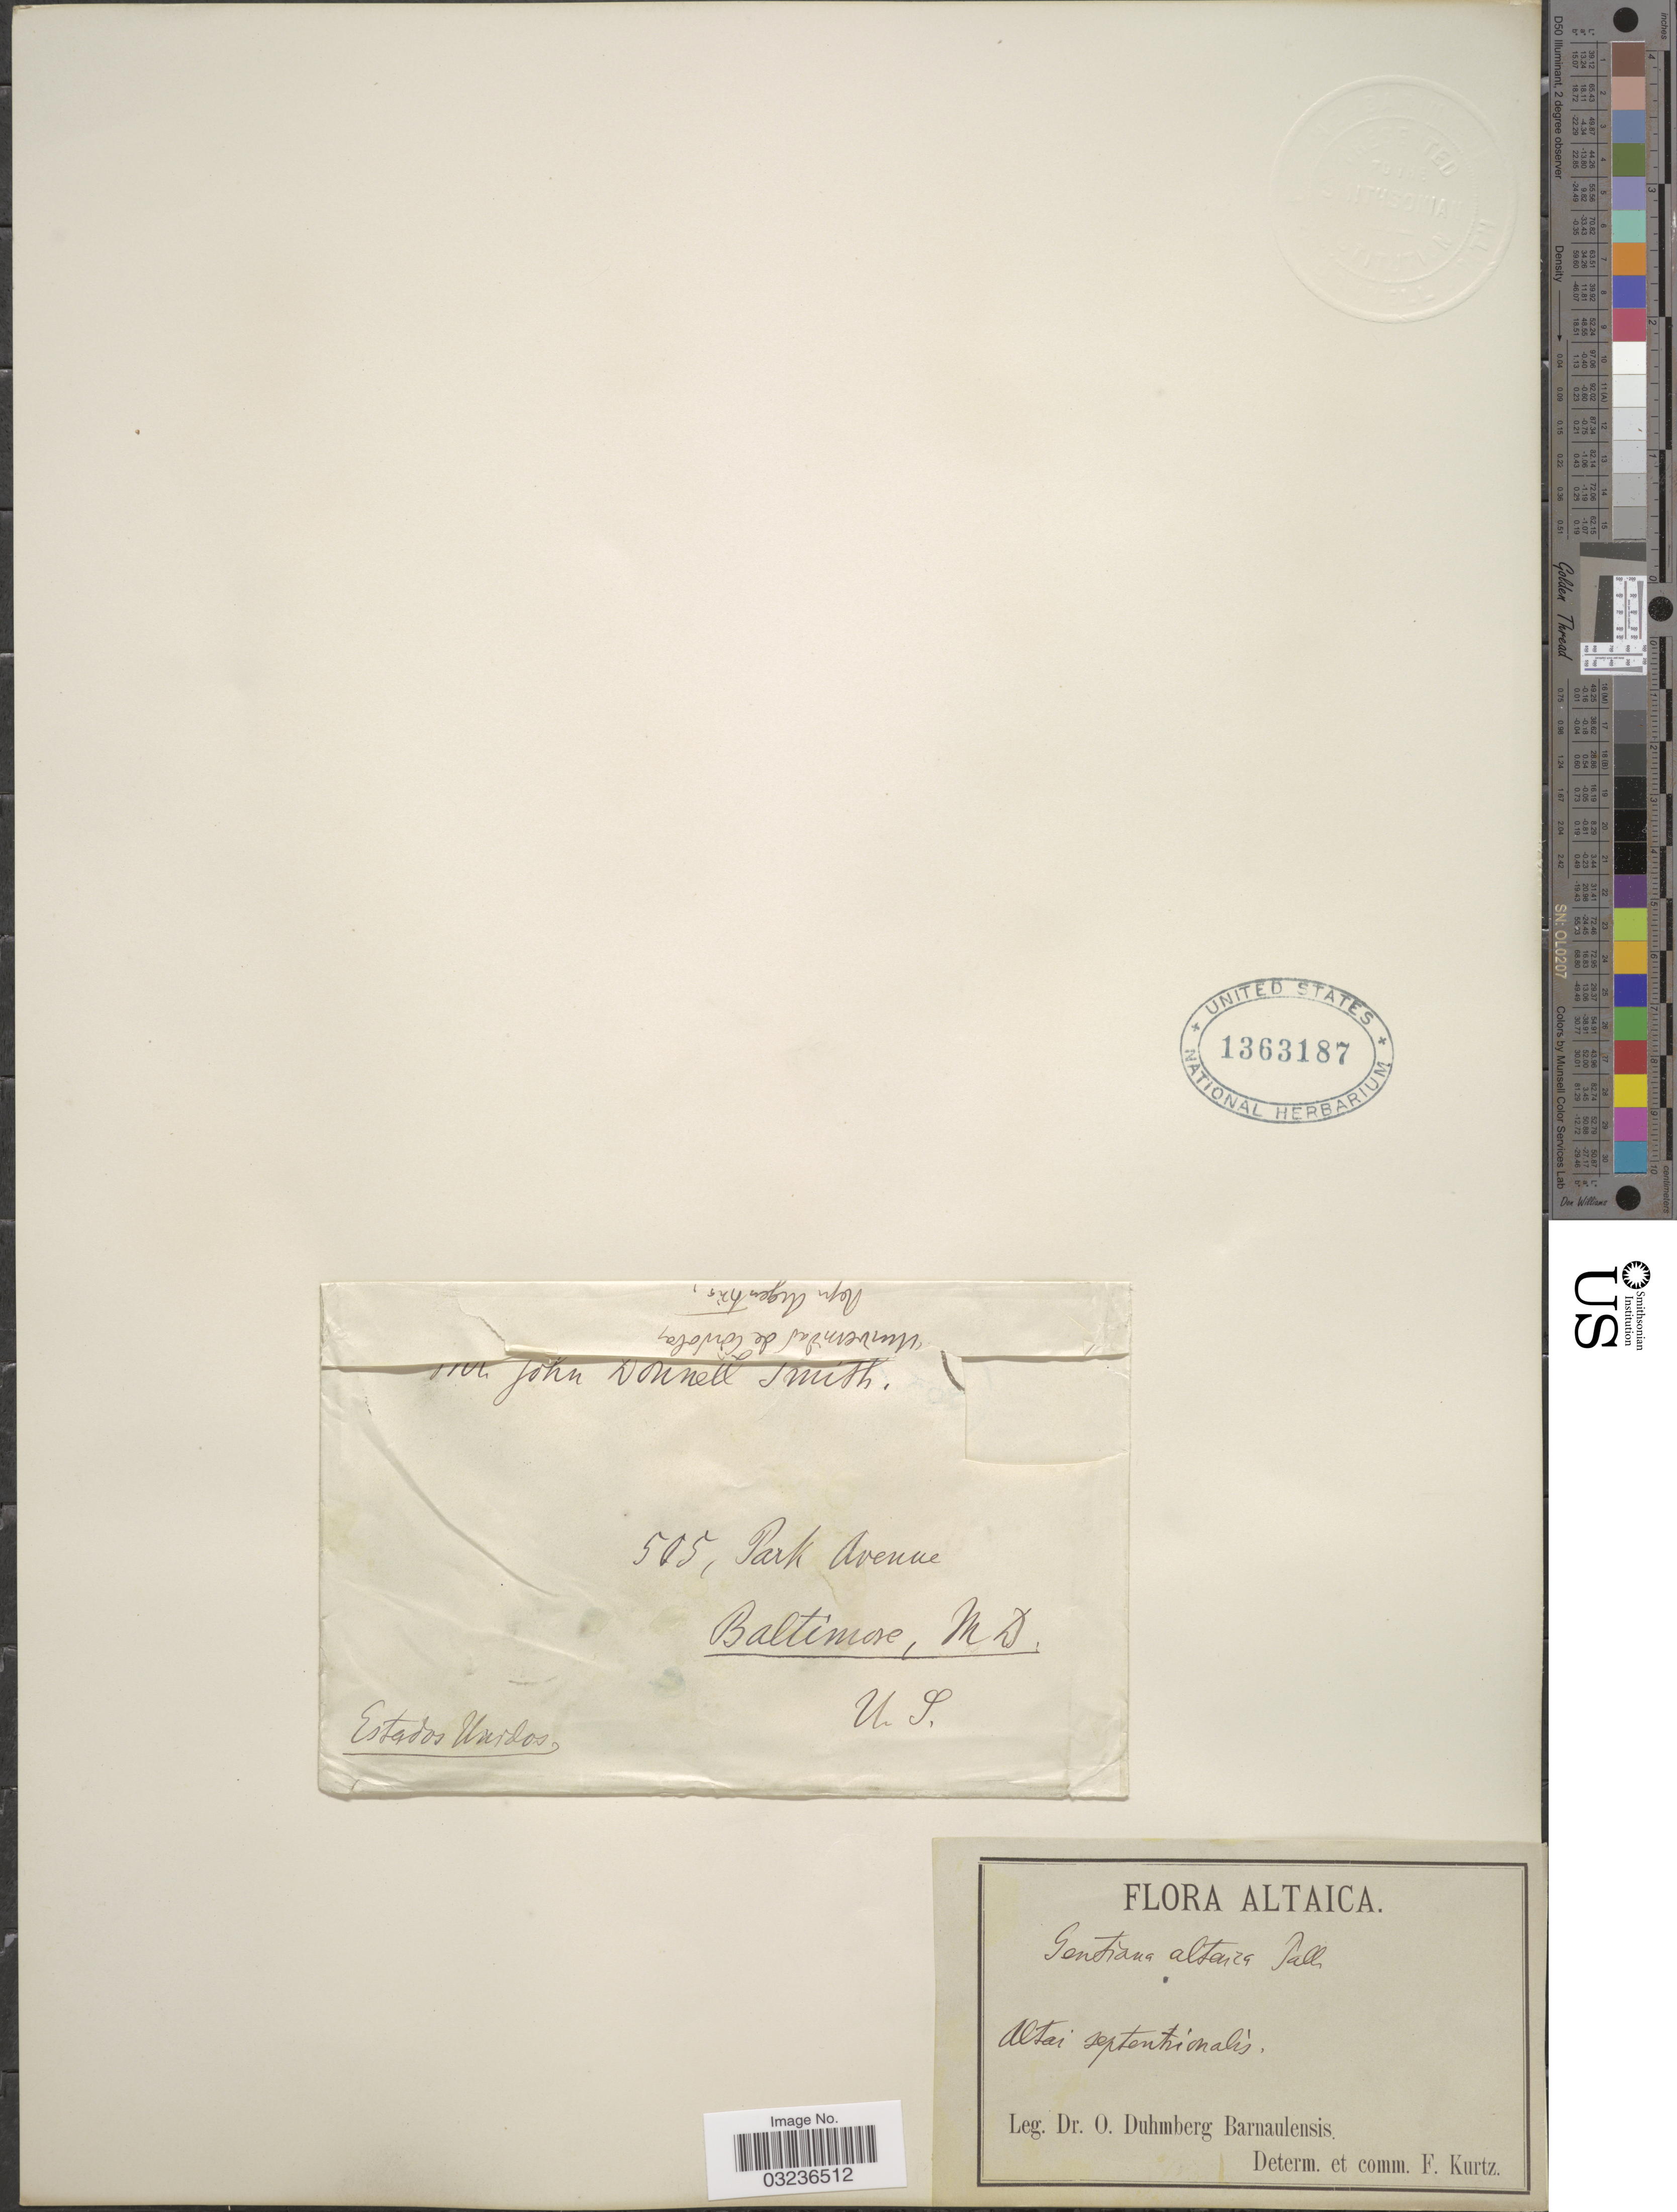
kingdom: Plantae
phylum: Tracheophyta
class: Magnoliopsida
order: Gentianales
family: Gentianaceae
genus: Gentiana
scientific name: Gentiana altaica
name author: Laxm.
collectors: O. Duhmberg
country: Russian Federation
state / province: Altai Republic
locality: Altaica. Altai septentrionalis.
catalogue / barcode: US 1363187